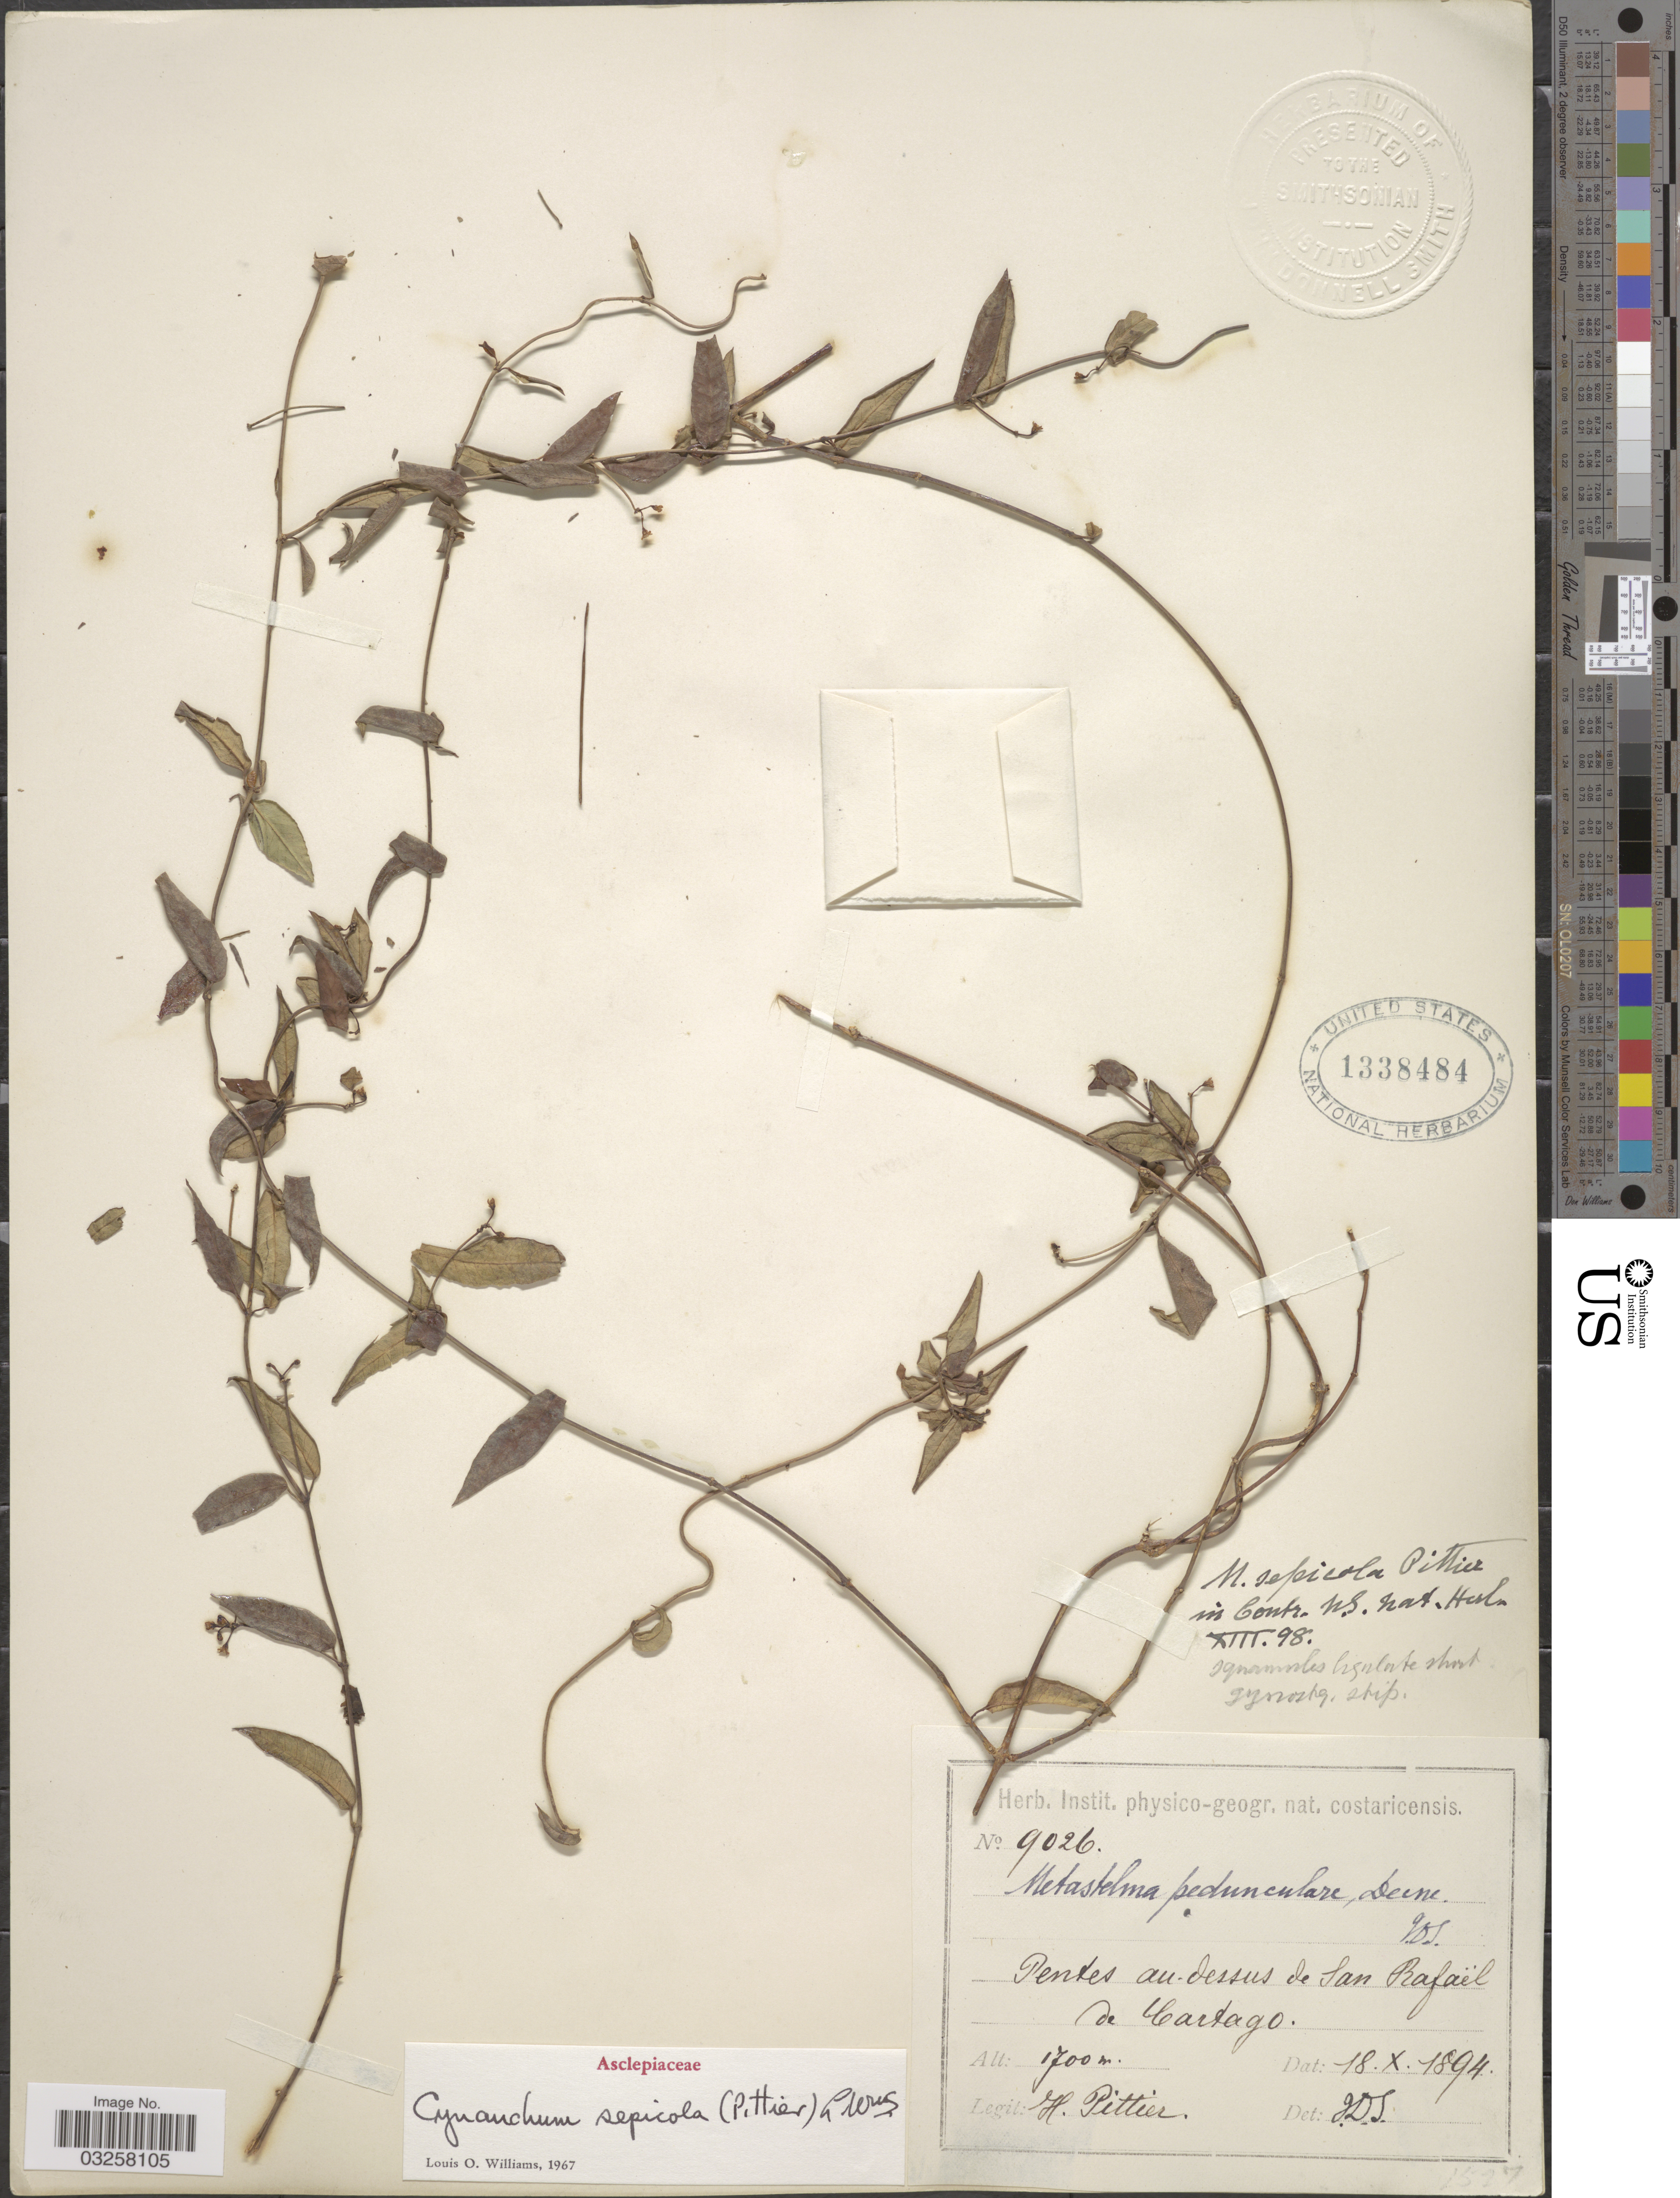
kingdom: Plantae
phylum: Tracheophyta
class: Magnoliopsida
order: Gentianales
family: Apocynaceae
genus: Metastelma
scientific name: Metastelma pedunculare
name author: Decne.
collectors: H. F. Pittier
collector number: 9026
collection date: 1894-10-18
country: Costa Rica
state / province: Cartago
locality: Pentes au dessus de San Rafaël de Cartago.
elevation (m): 1700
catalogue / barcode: US 1338484